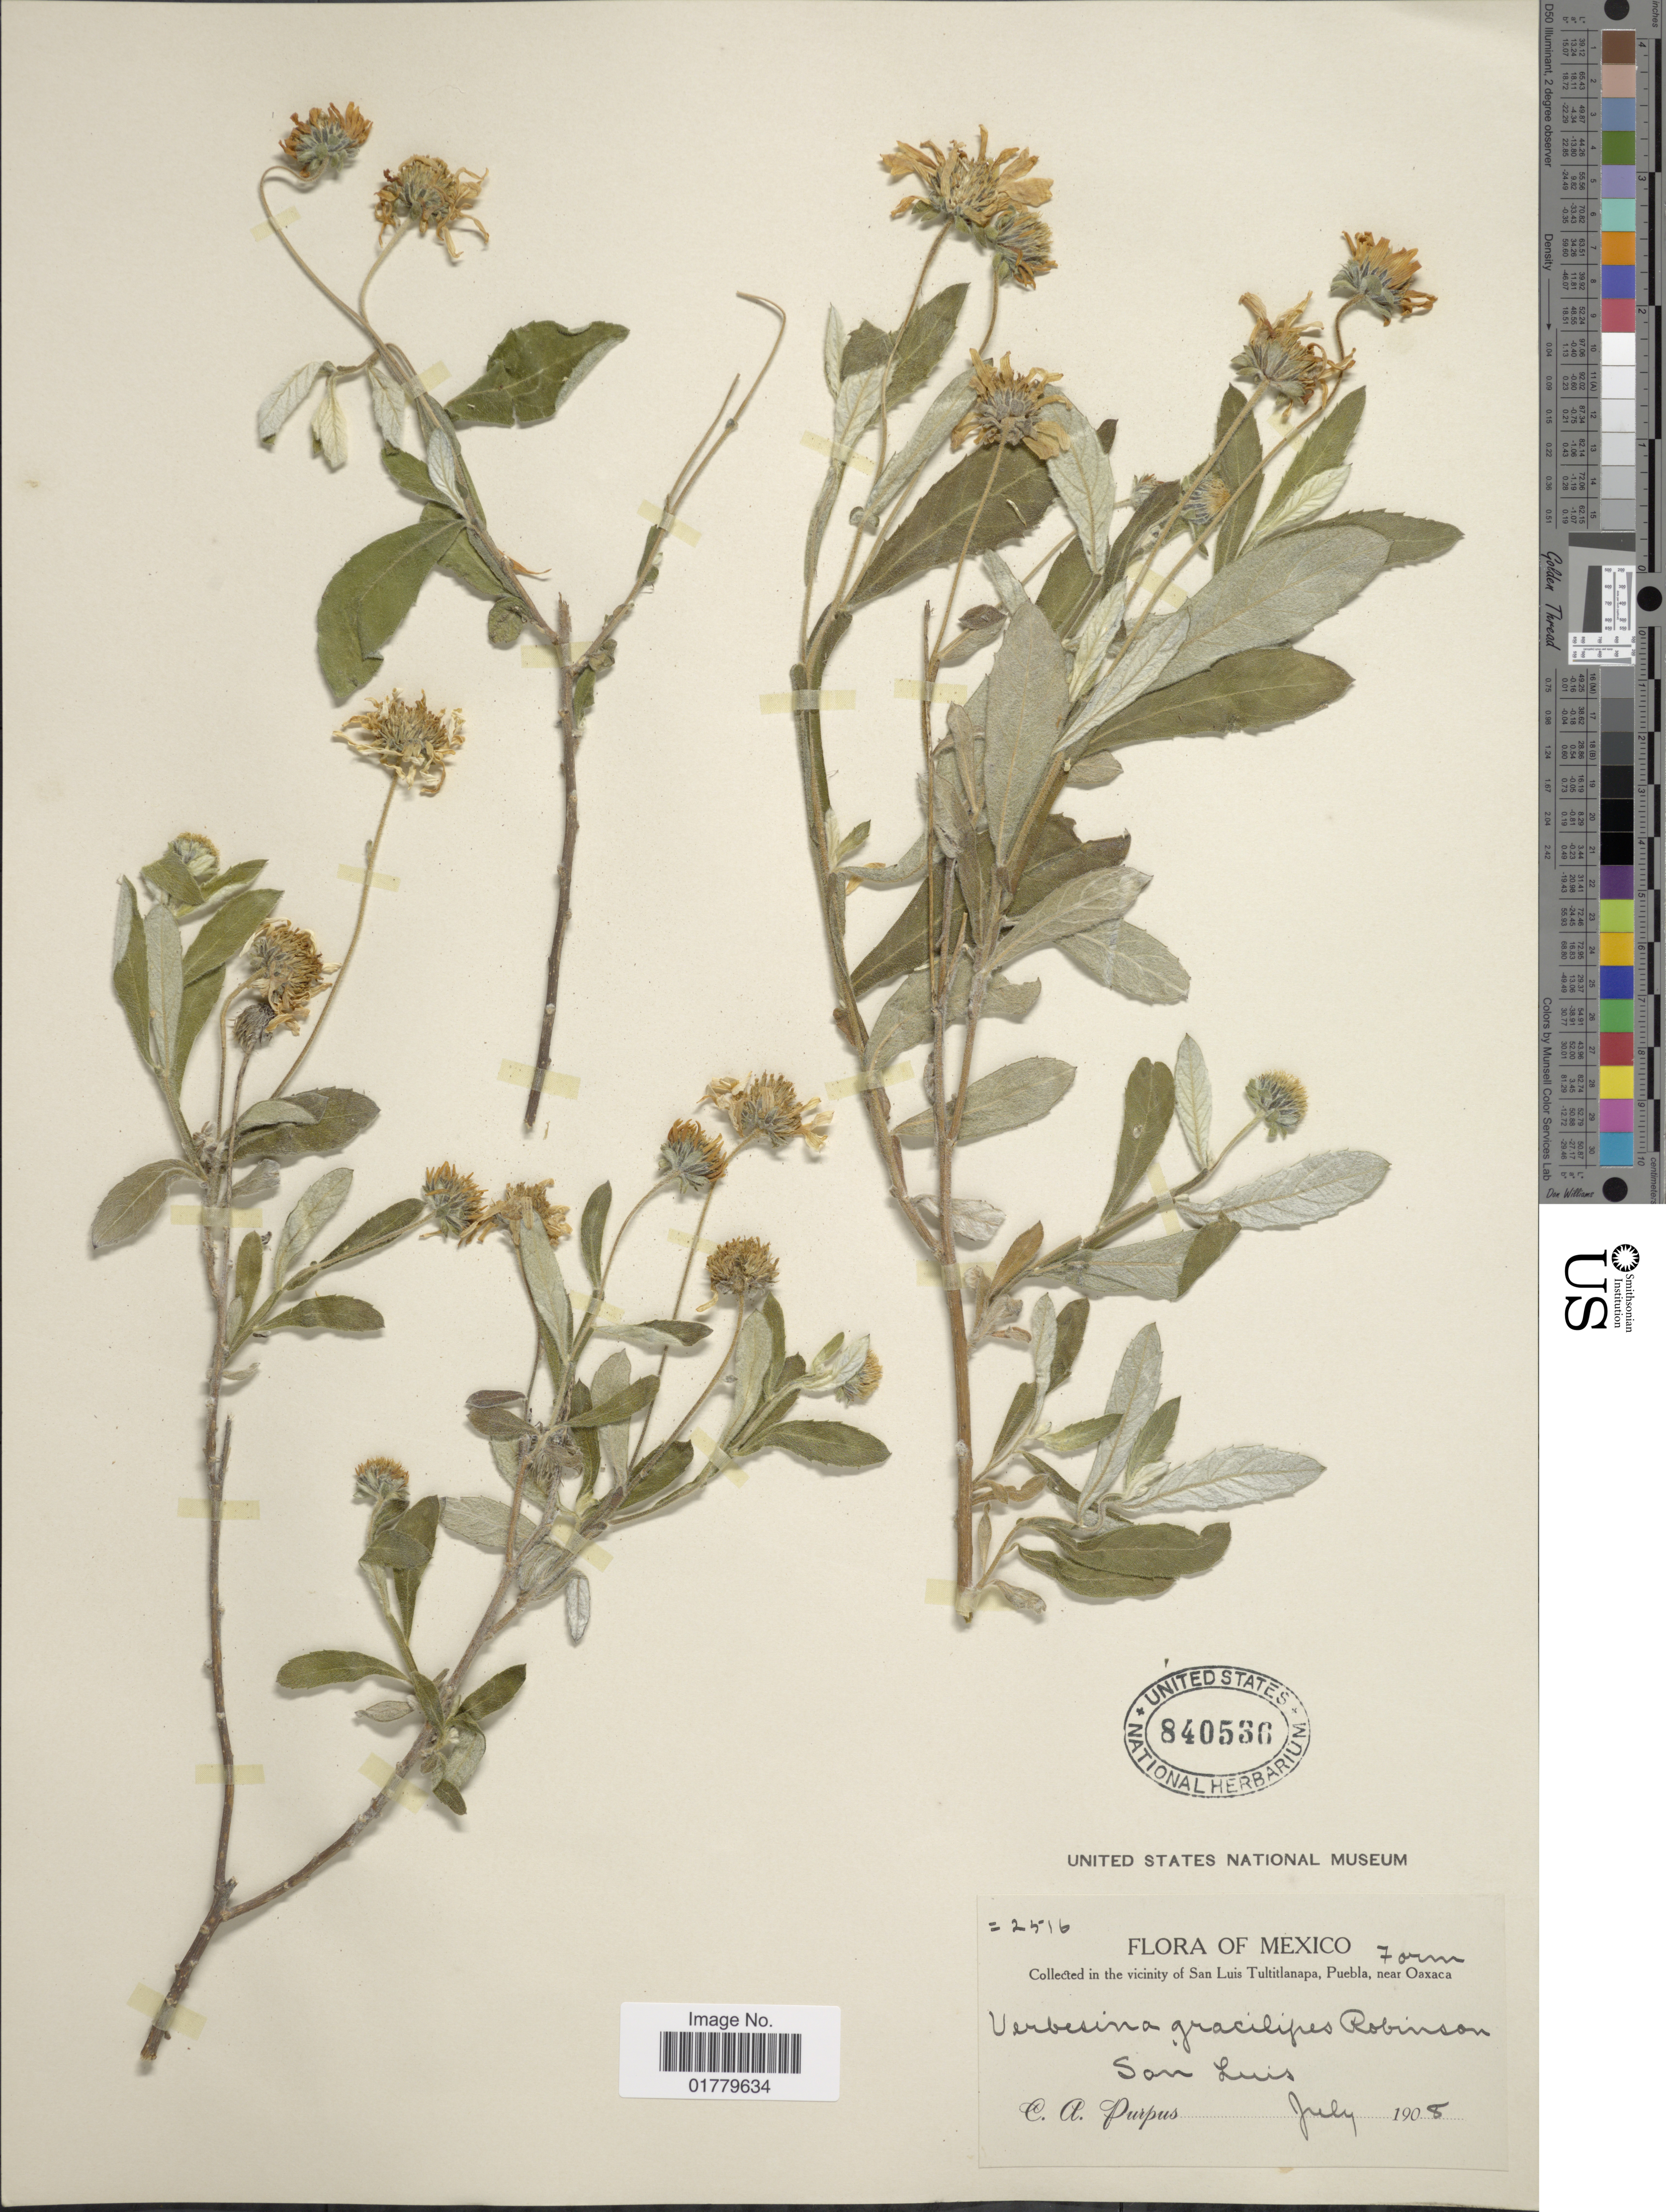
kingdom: Plantae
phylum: Tracheophyta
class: Magnoliopsida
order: Asterales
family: Asteraceae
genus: Verbesina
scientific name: Verbesina gracilipes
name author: B.L. Rob.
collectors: C. A. Purpus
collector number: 2516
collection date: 1908-07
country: Mexico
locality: In the vicinity of San Luis Tultitlanapa, Puebla, near Oaxaca. San Luis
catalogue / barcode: US 840536